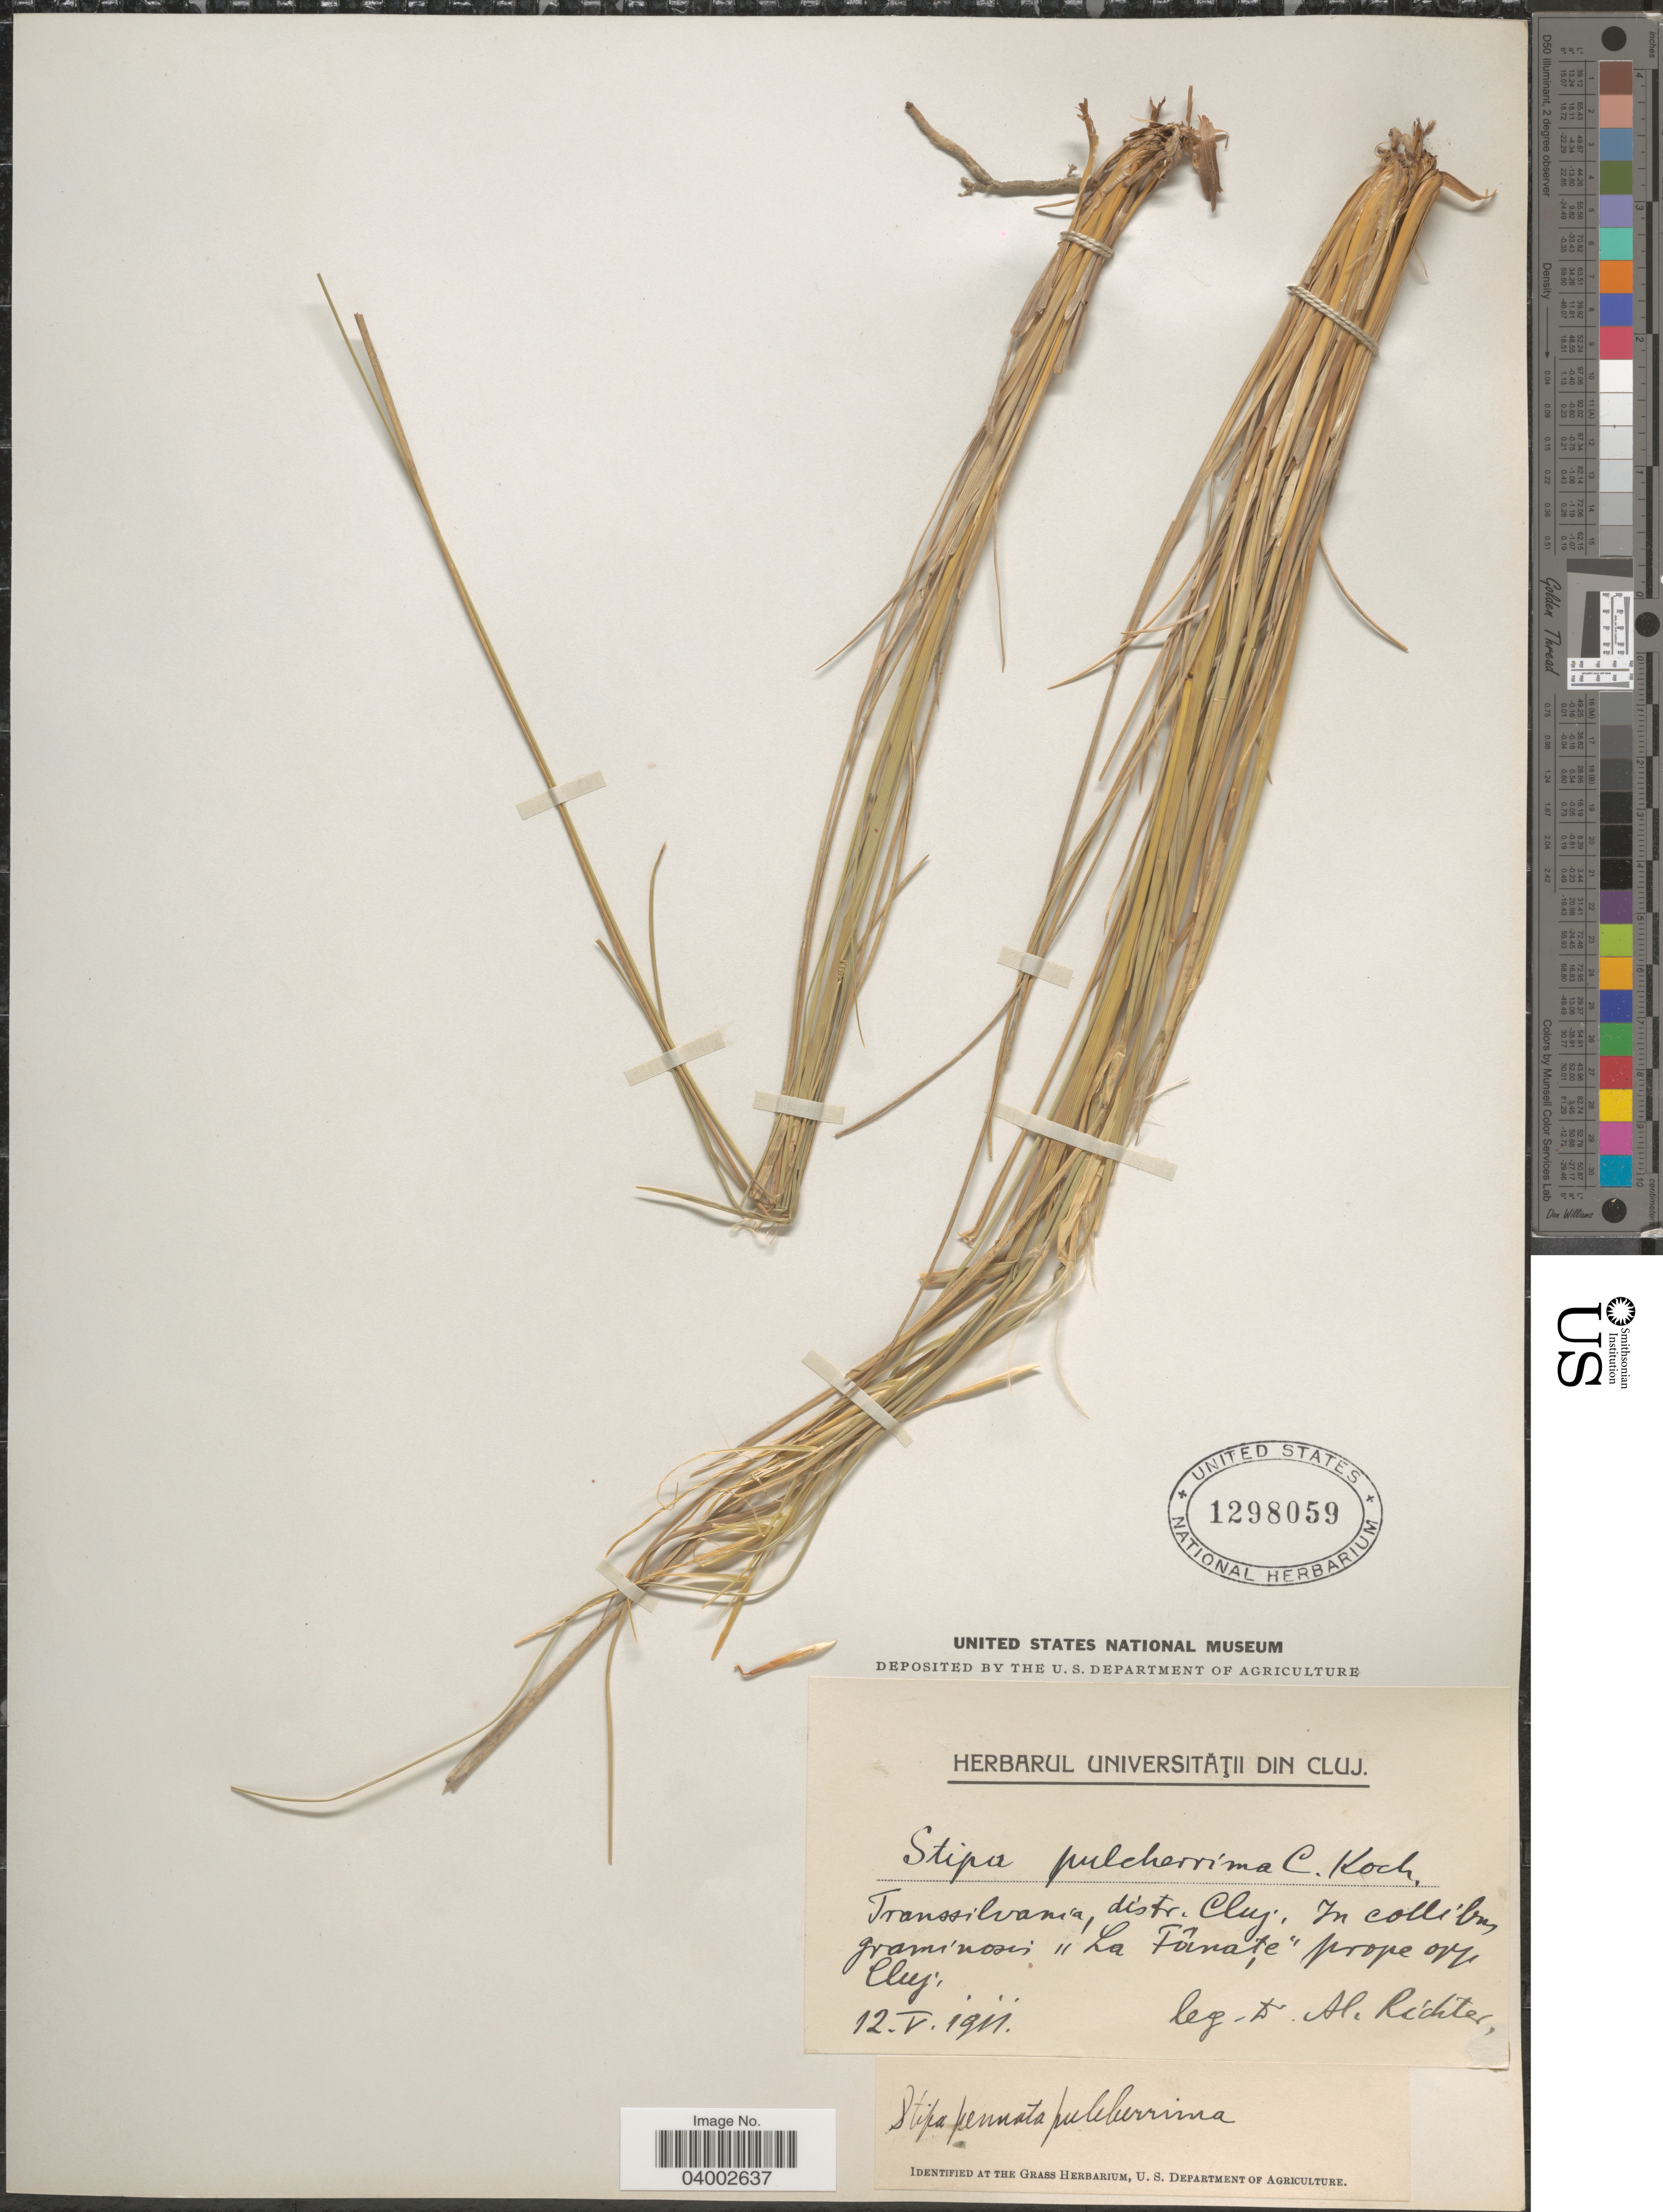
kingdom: Plantae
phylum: Tracheophyta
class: Liliopsida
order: Poales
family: Poaceae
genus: Stipa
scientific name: Stipa pulcherrima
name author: K. Koch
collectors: H. Richter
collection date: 1911-05-12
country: Romania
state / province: Cluj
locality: Transsilvania, distr. Cluj. In collibus graminosis "La Fânate" prope opp. Cluj.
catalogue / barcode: US 1298059